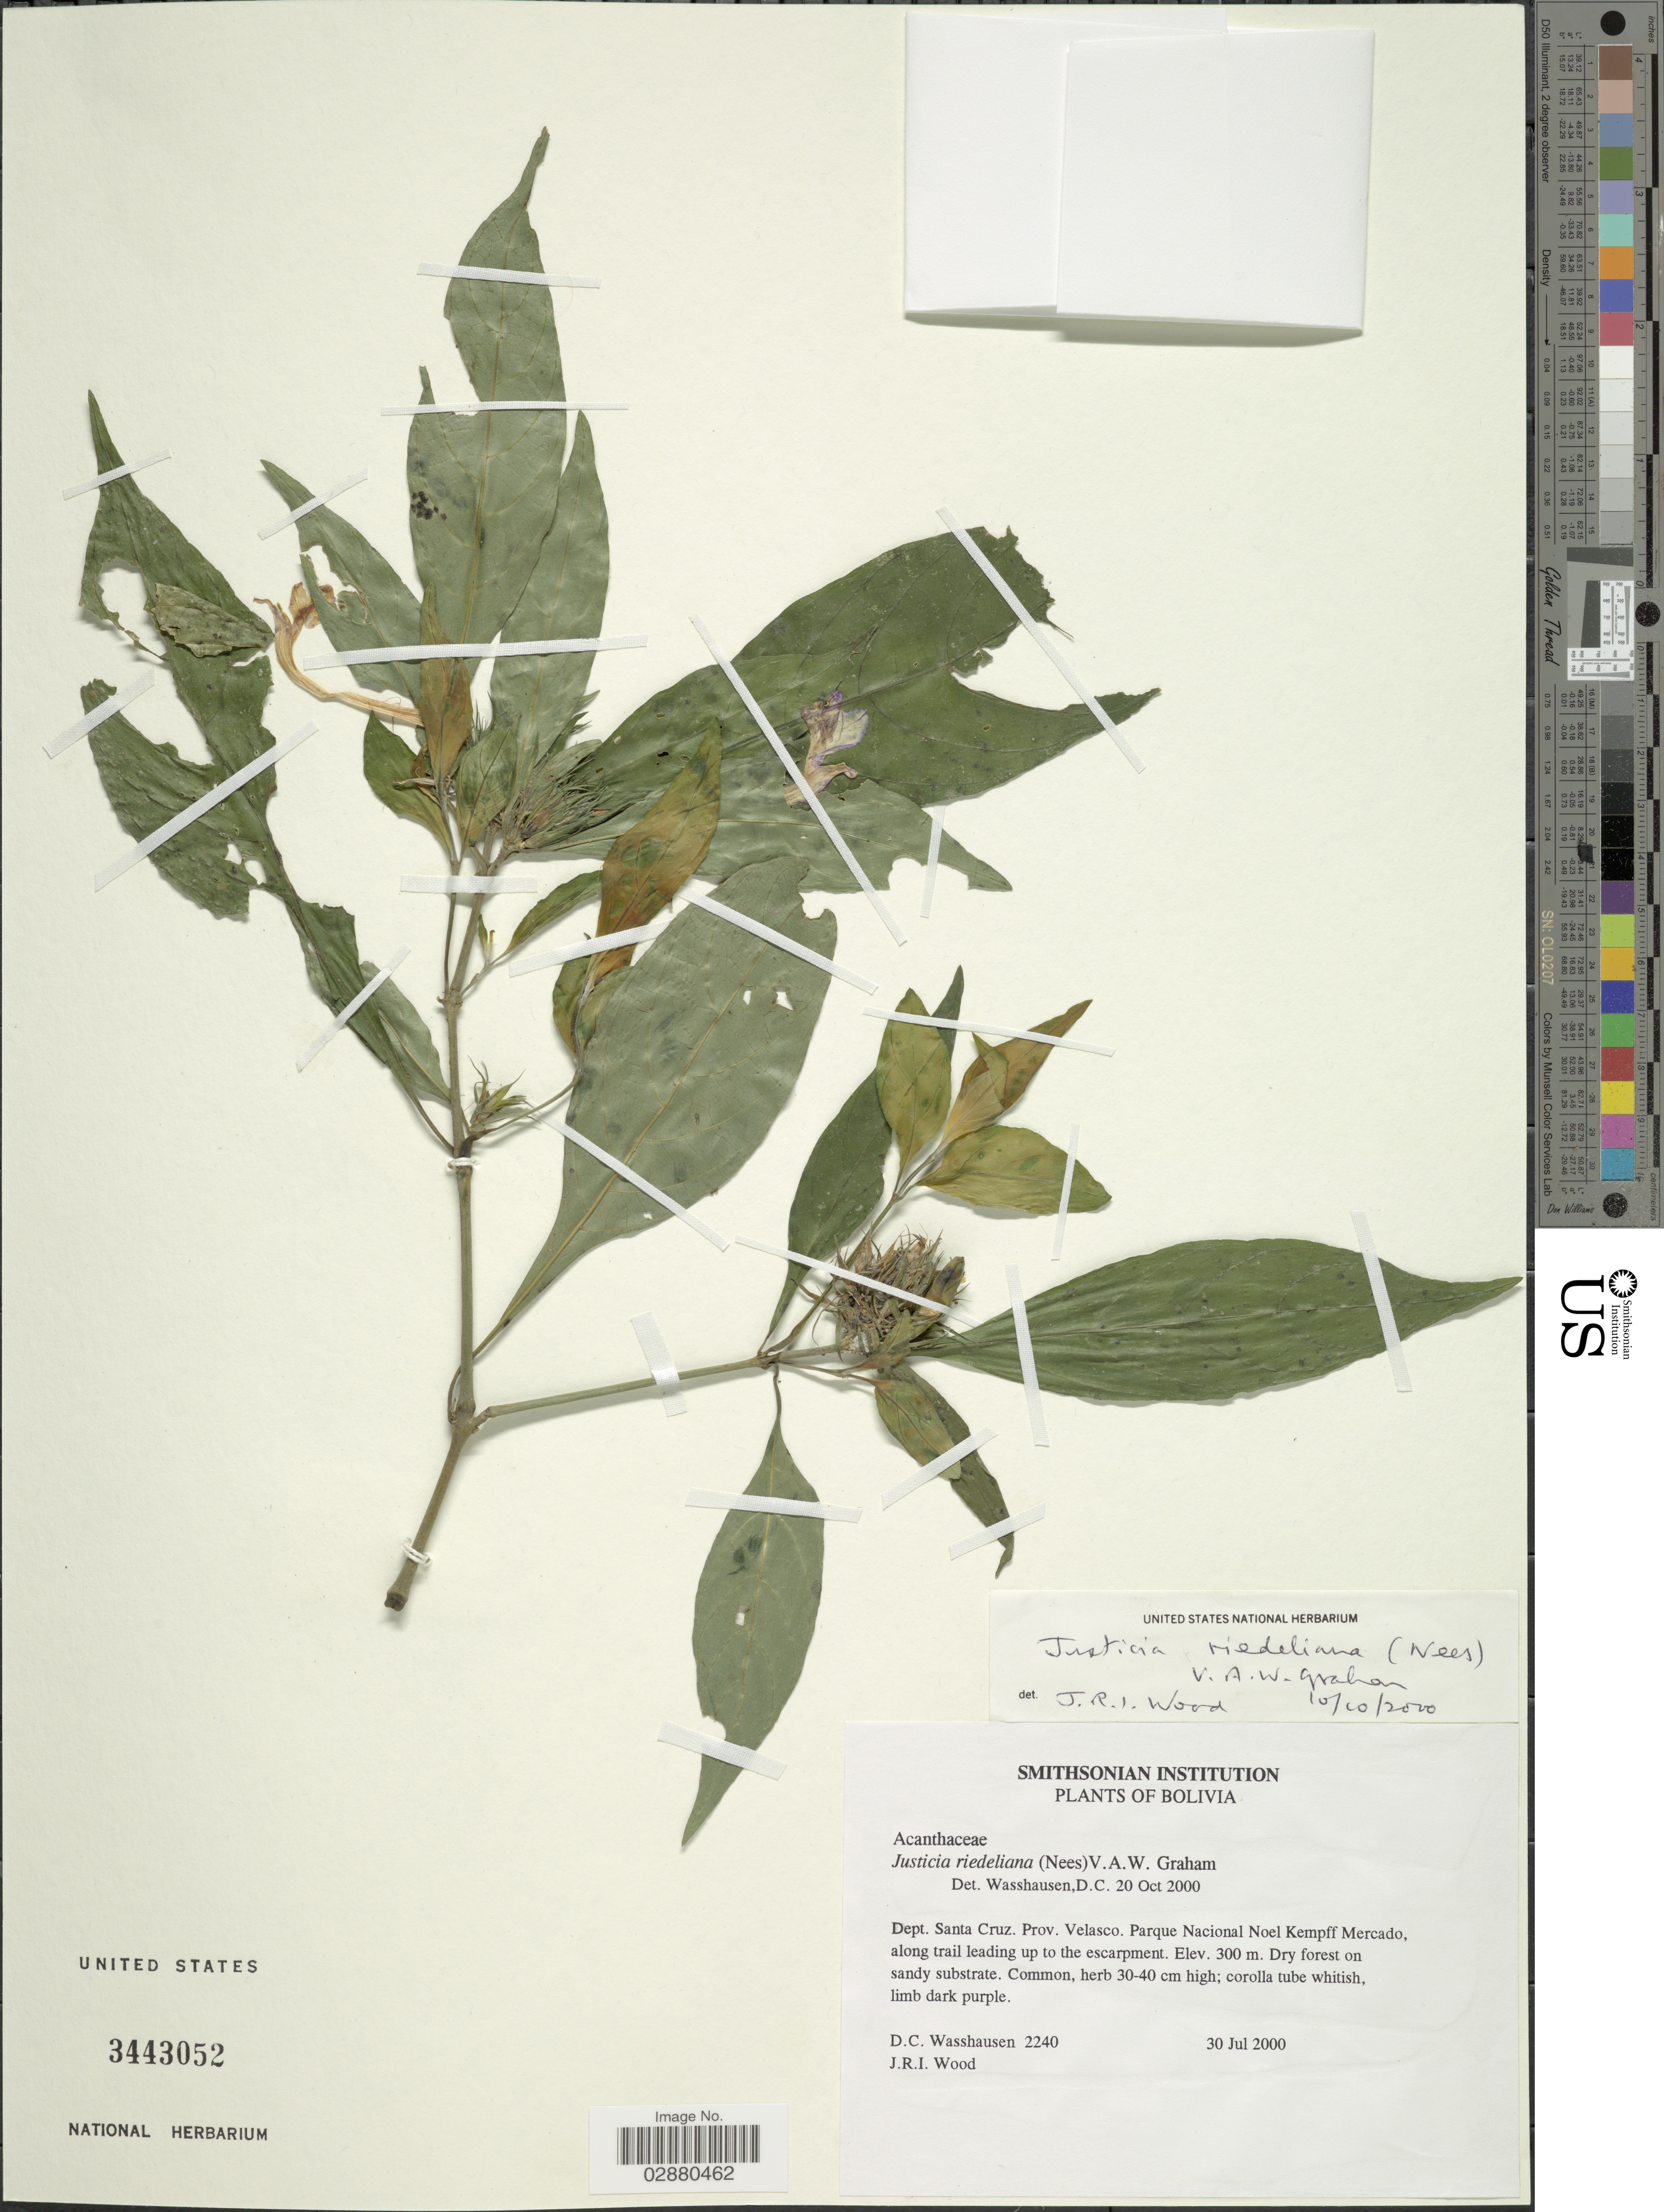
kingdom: Plantae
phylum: Tracheophyta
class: Magnoliopsida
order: Lamiales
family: Acanthaceae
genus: Justicia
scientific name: Justicia riedeliana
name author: (Nees) V.A.W. Graham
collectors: D. C. Wasshausen & J. R. I. Wood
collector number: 2240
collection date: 2000-07-30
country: Bolivia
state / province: Santa Cruz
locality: Dept. Santa Cruz. Prov. Velasco. Parque Nacional Noel Kempff Mercado.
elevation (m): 300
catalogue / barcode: US 3443052